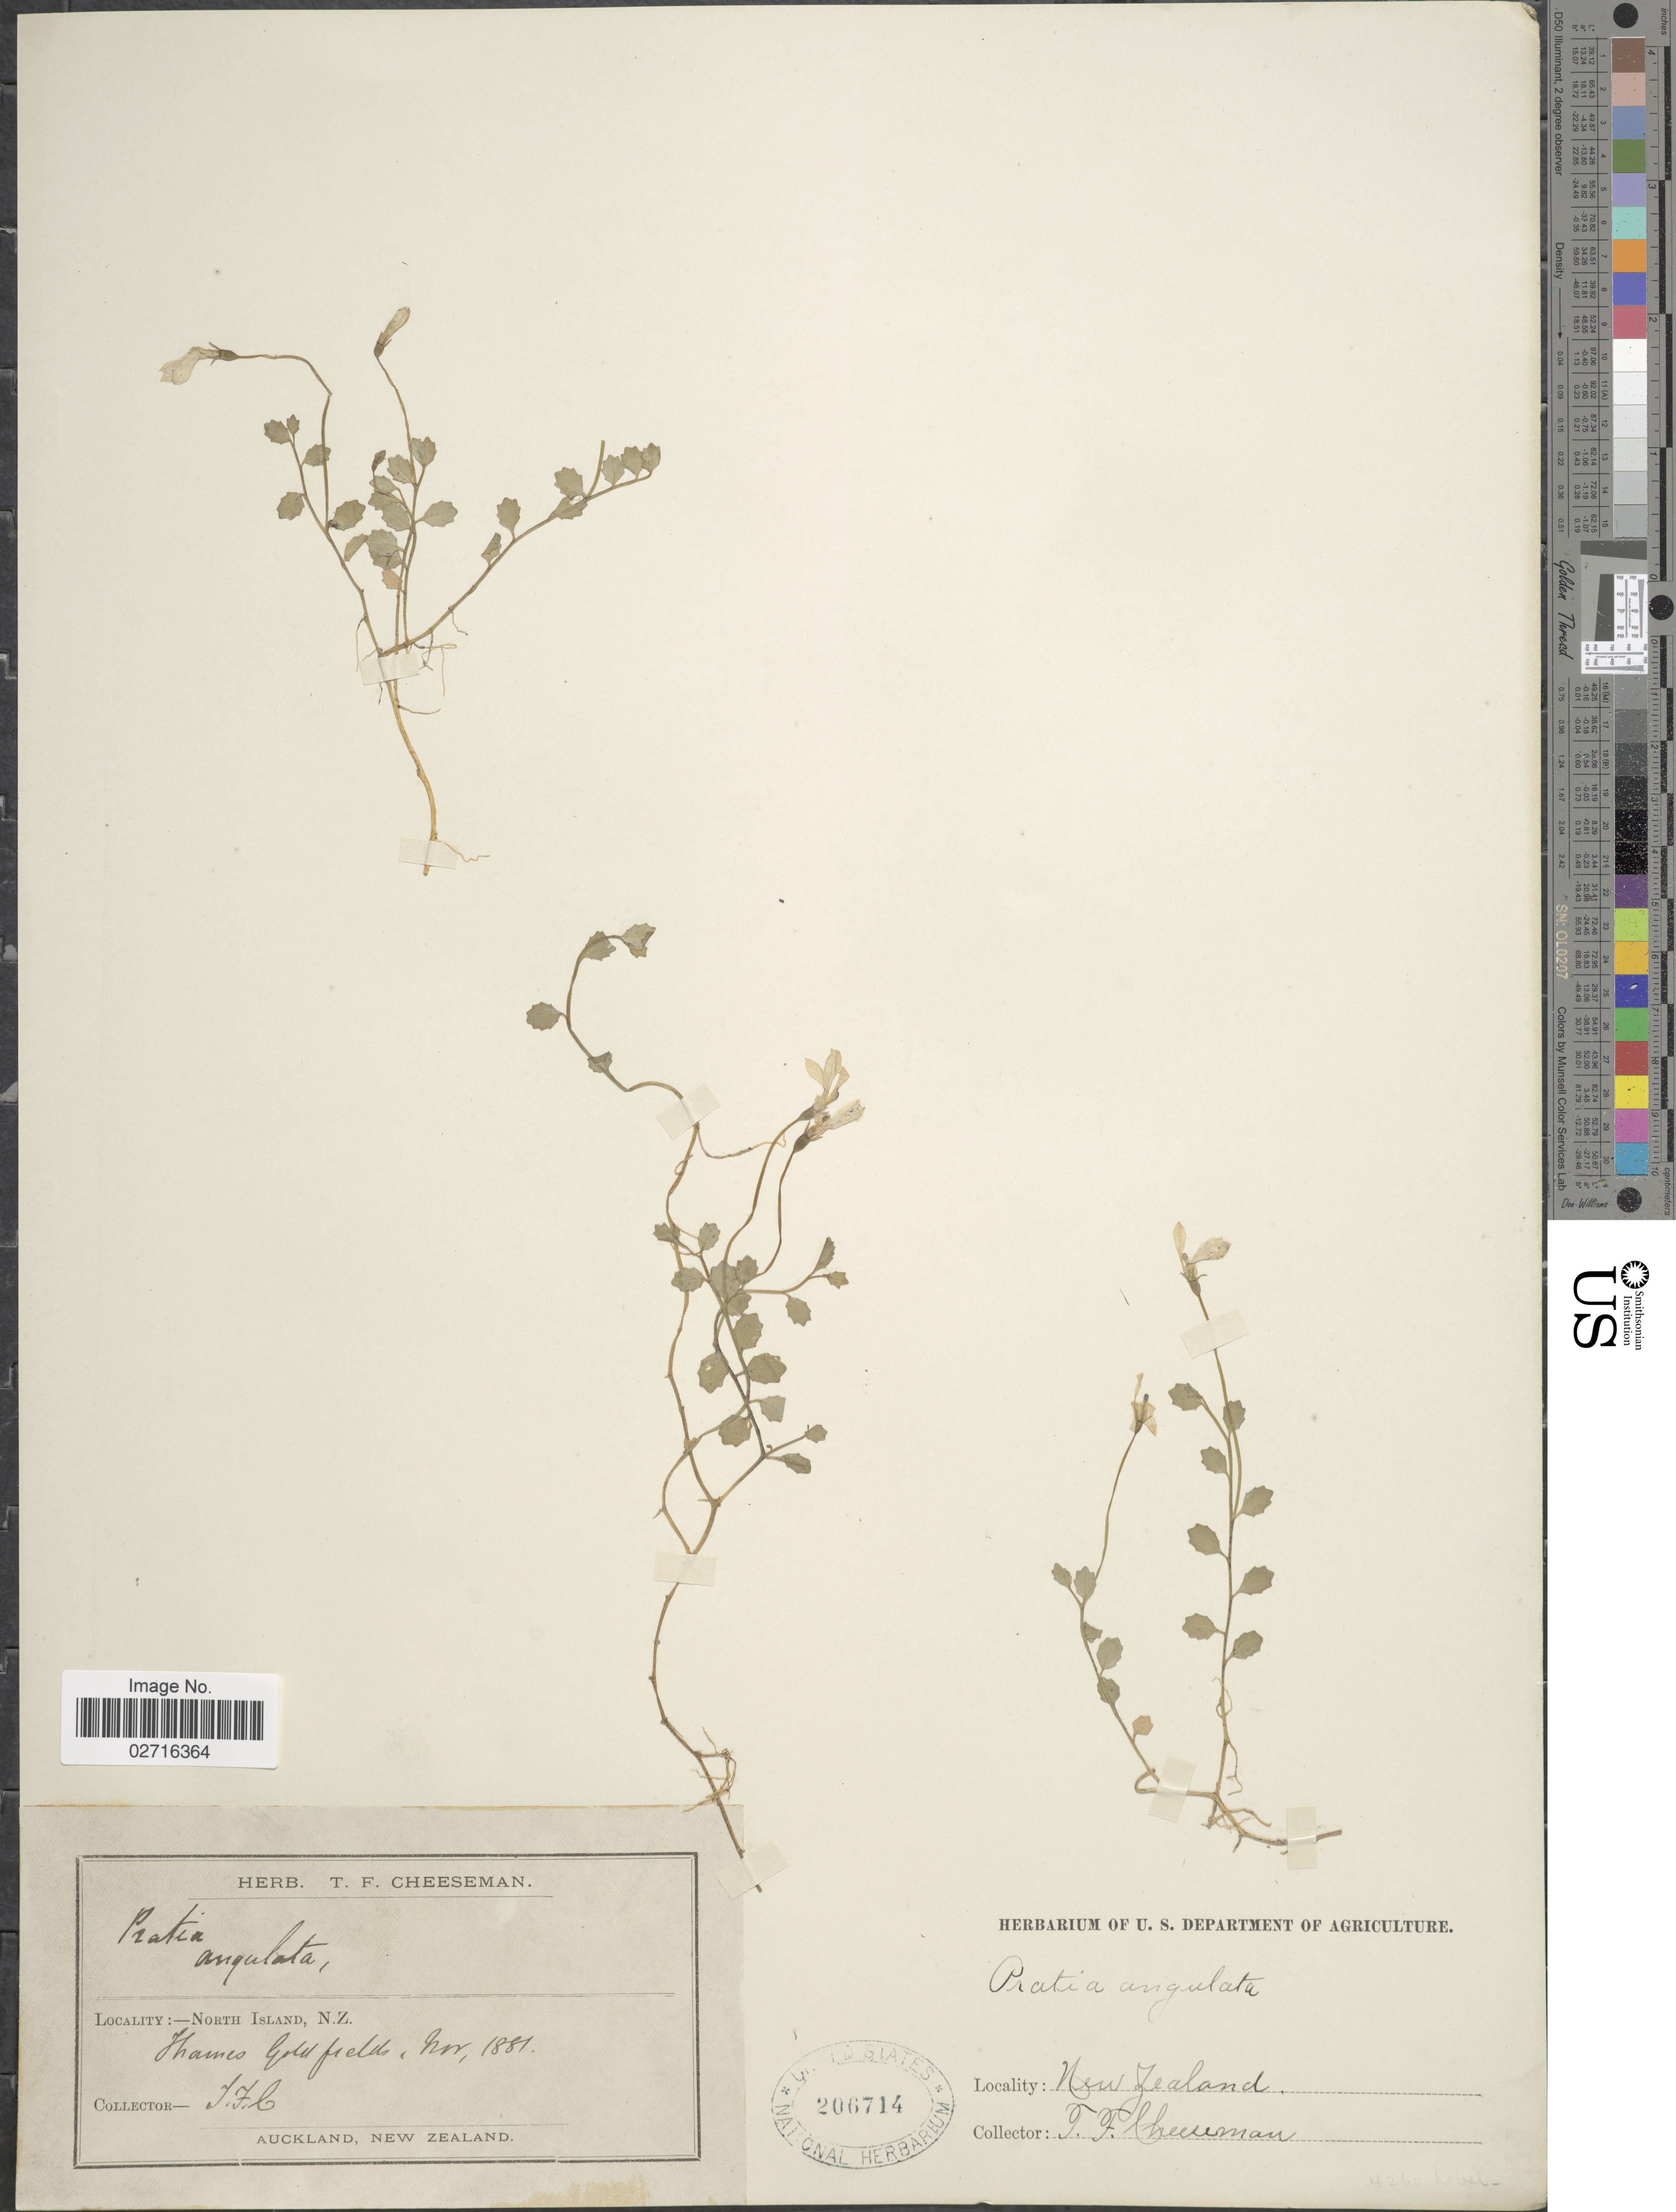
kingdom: Plantae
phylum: Tracheophyta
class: Magnoliopsida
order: Asterales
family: Campanulaceae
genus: Pratia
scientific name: Pratia angulata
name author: (G. Forst.) Hook. f.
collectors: T. F. Cheeseman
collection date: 1881-11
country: New Zealand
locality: North Island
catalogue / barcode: US 206714